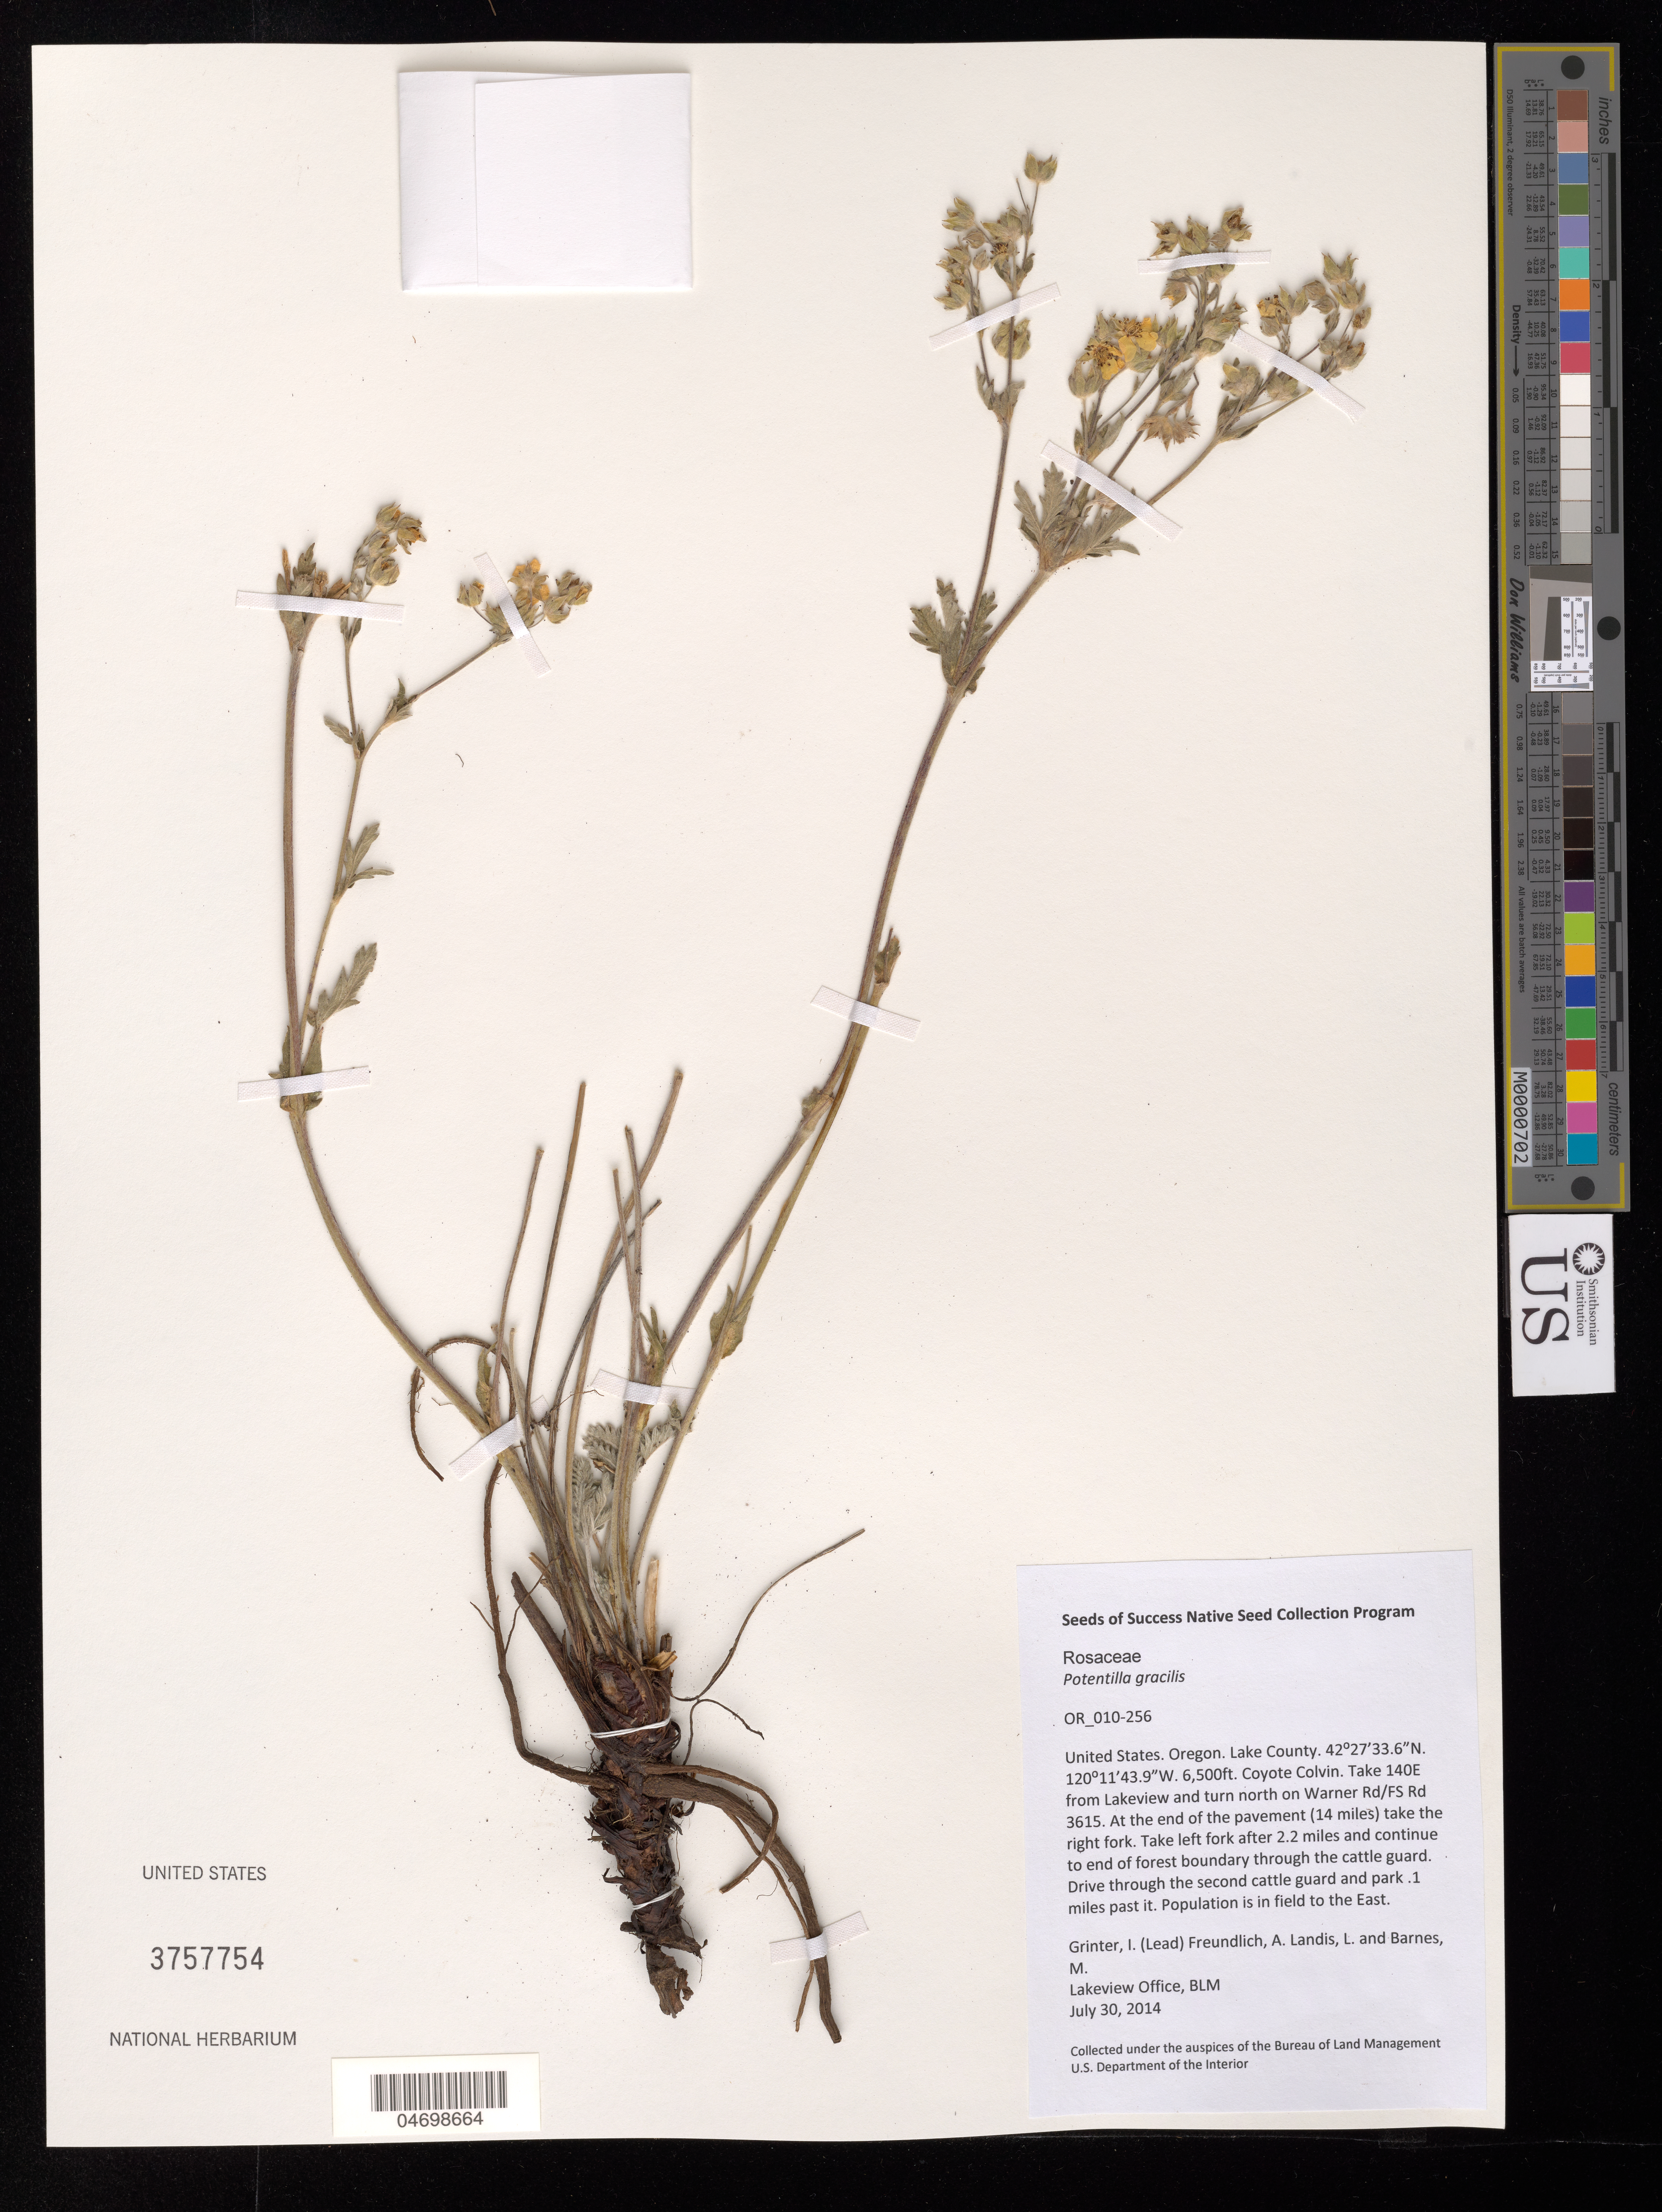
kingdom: Plantae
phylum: Tracheophyta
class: Magnoliopsida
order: Rosales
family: Rosaceae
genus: Potentilla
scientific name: Potentilla gracilis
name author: Douglas ex Hook.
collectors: I. Grinter, A. Freundlich, L. Landis & M. Barnes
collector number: OR010-256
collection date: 2014-07-30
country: United States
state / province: Oregon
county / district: Lake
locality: Coyote Colvin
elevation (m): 1981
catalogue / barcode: US 3757754